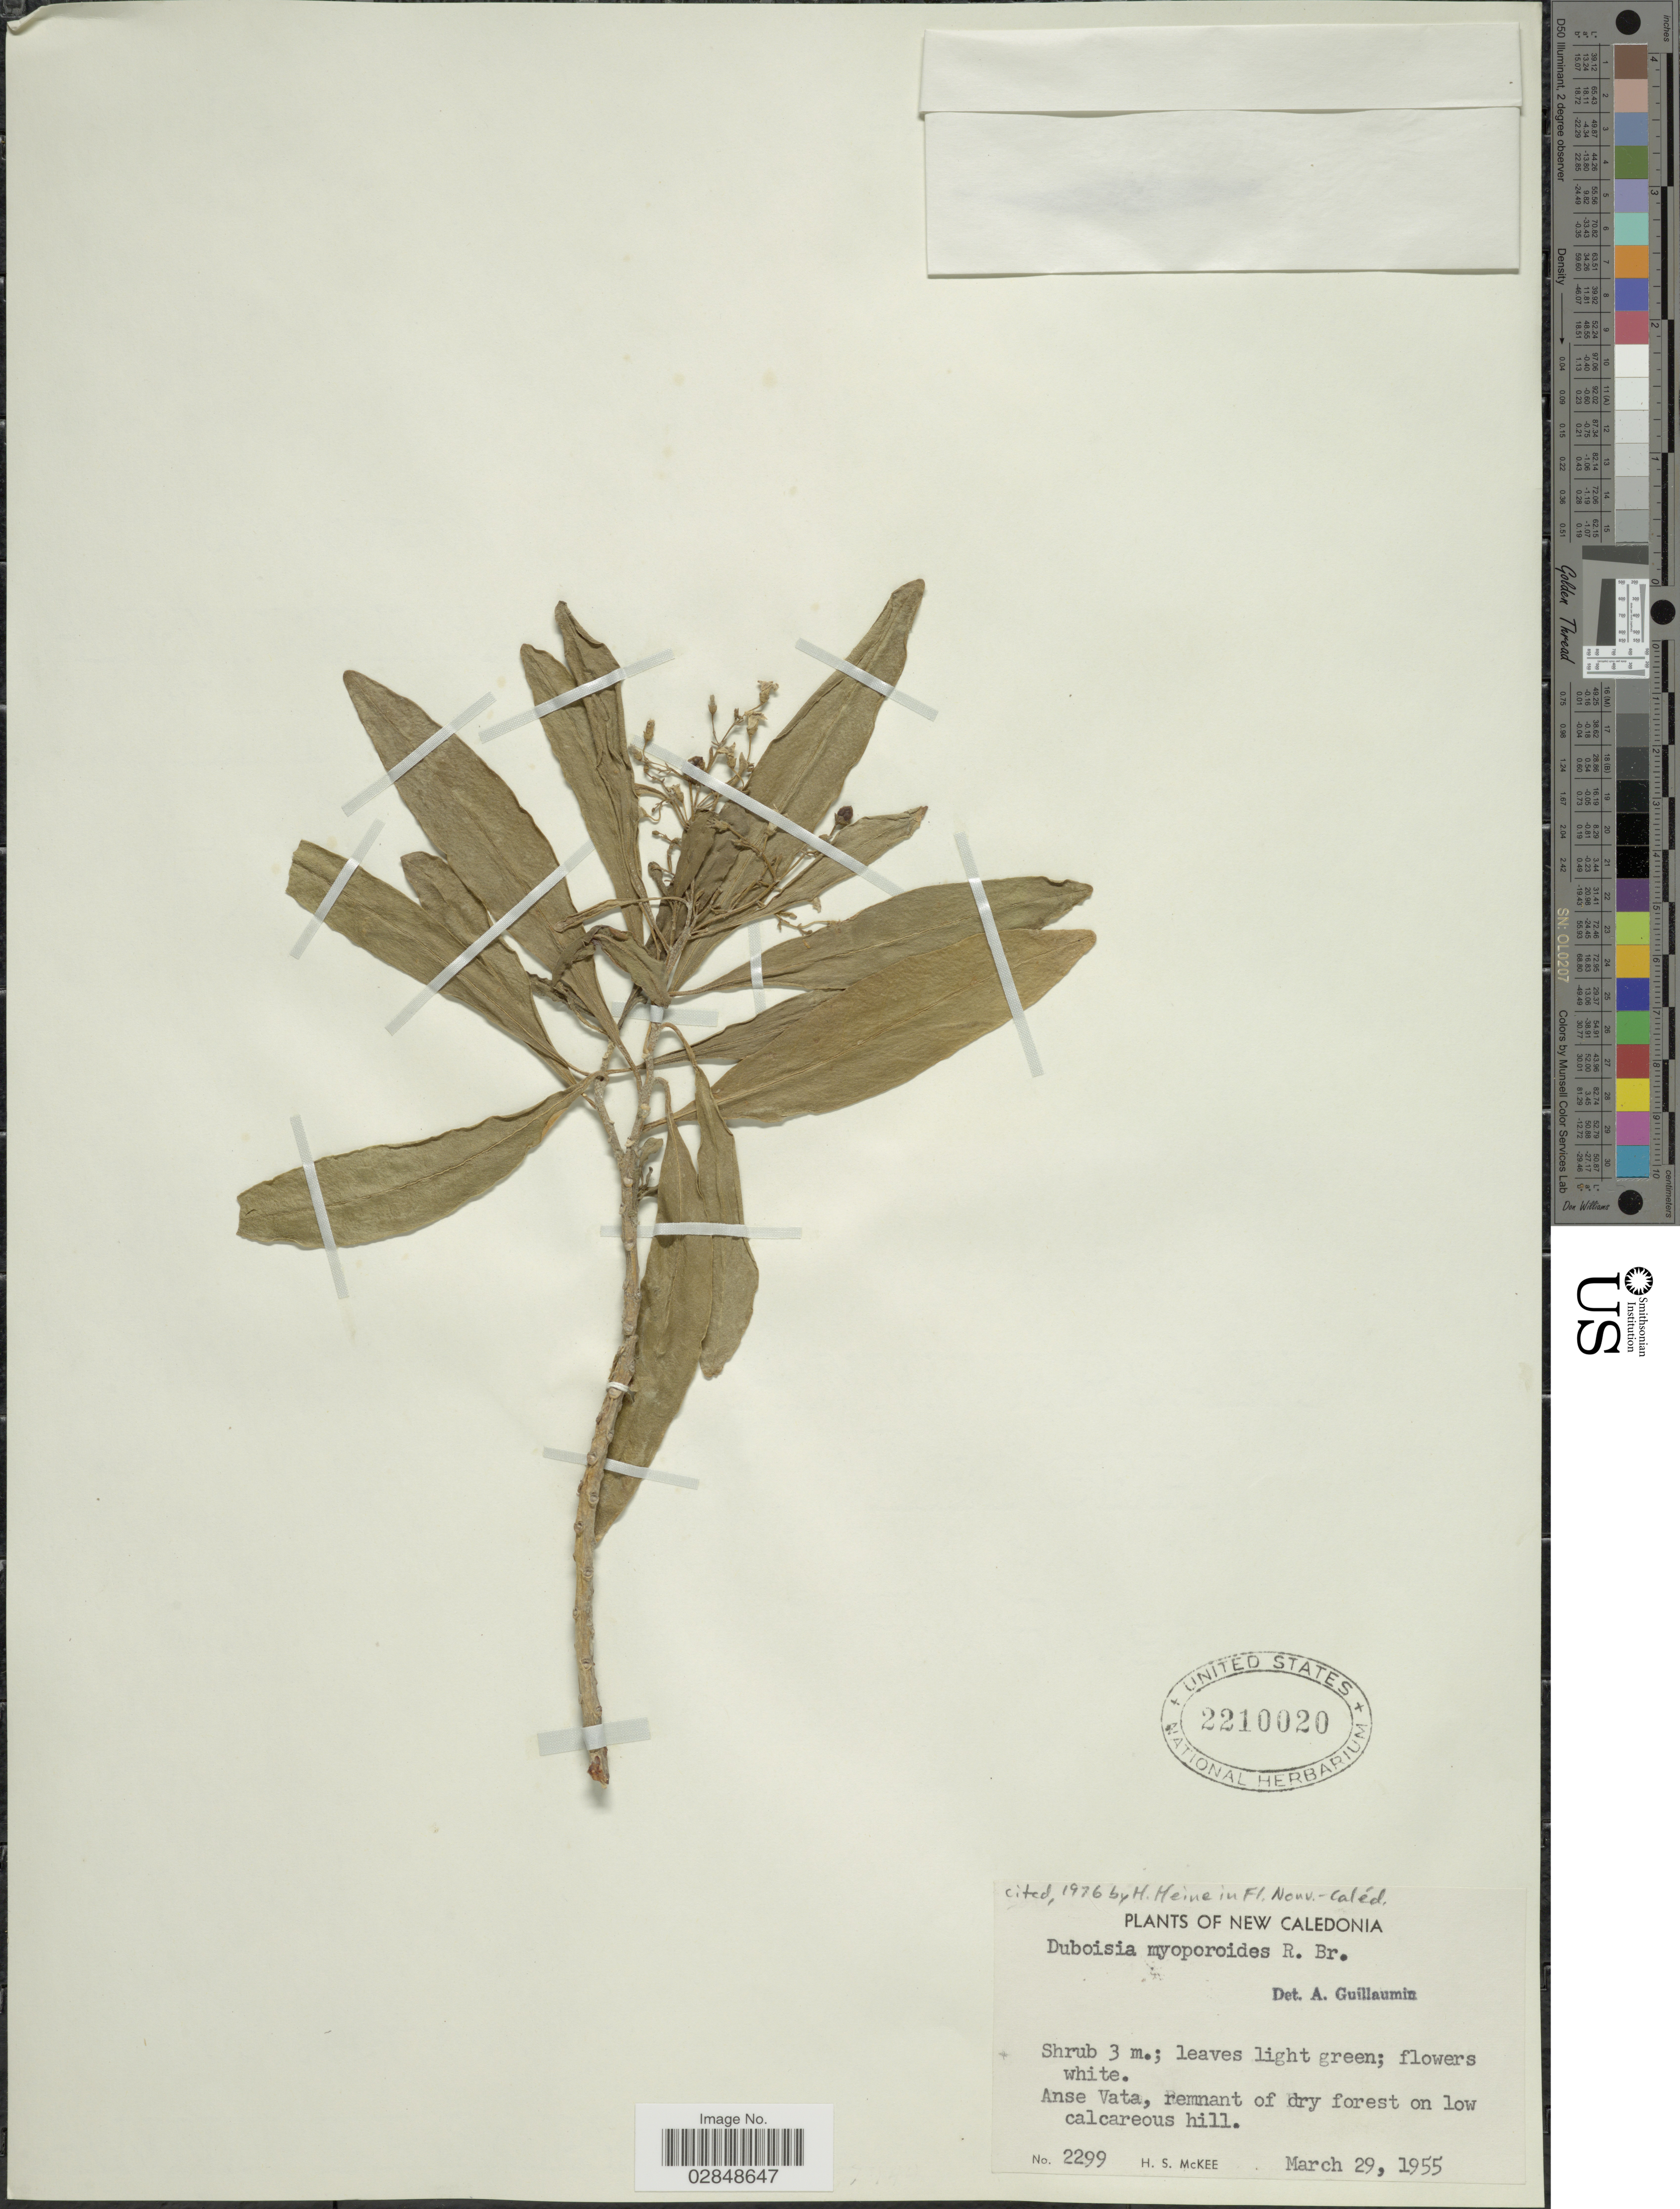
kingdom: Plantae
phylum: Tracheophyta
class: Magnoliopsida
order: Solanales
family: Solanaceae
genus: Duboisia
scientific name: Duboisia myoporoides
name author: R. Br.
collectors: H. S. McKee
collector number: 2299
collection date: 1955-03-29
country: New Caledonia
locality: Anse Vata.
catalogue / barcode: US 2210020